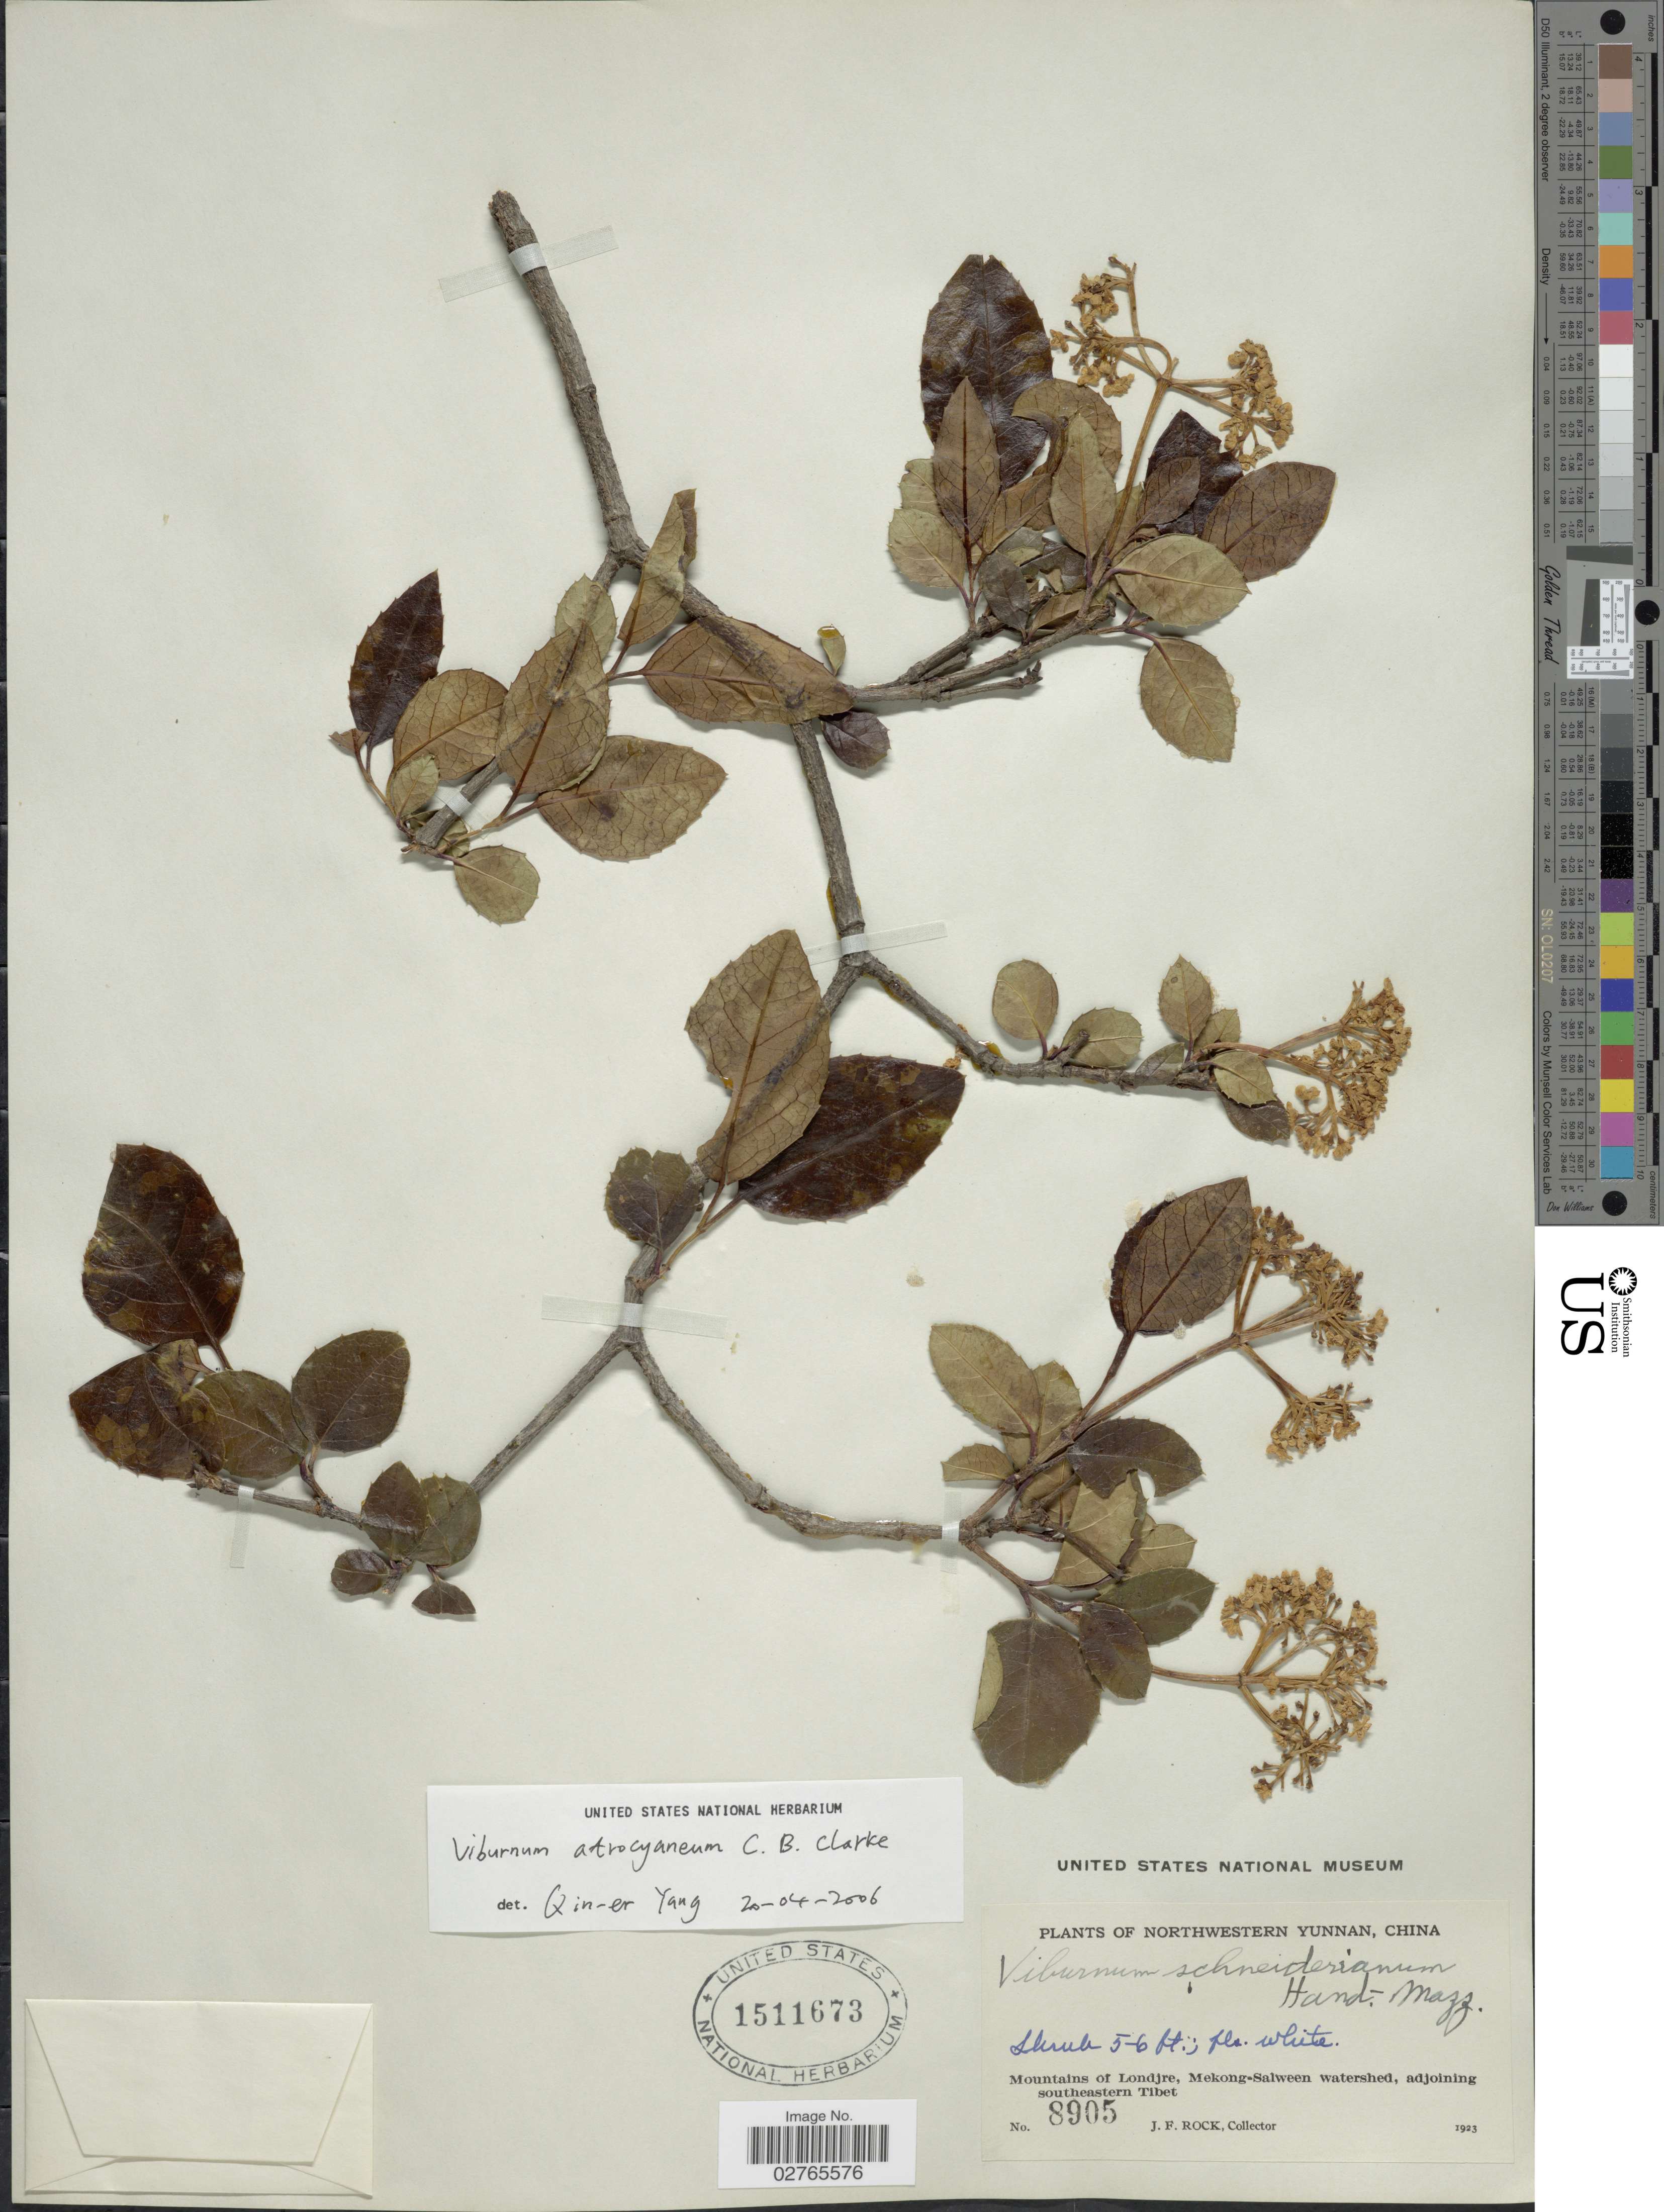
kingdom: Plantae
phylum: Tracheophyta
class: Magnoliopsida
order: Dipsacales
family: Viburnaceae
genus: Viburnum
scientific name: Viburnum atrocyaneum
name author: C.B. Clarke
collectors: J. Rock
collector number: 8905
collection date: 1923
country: China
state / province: Yunnan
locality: Northwestern Yunnan. Mountains of Londjre, Mekong-Salween watershed, adjoining southeastern Tibet.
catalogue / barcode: US 1511673